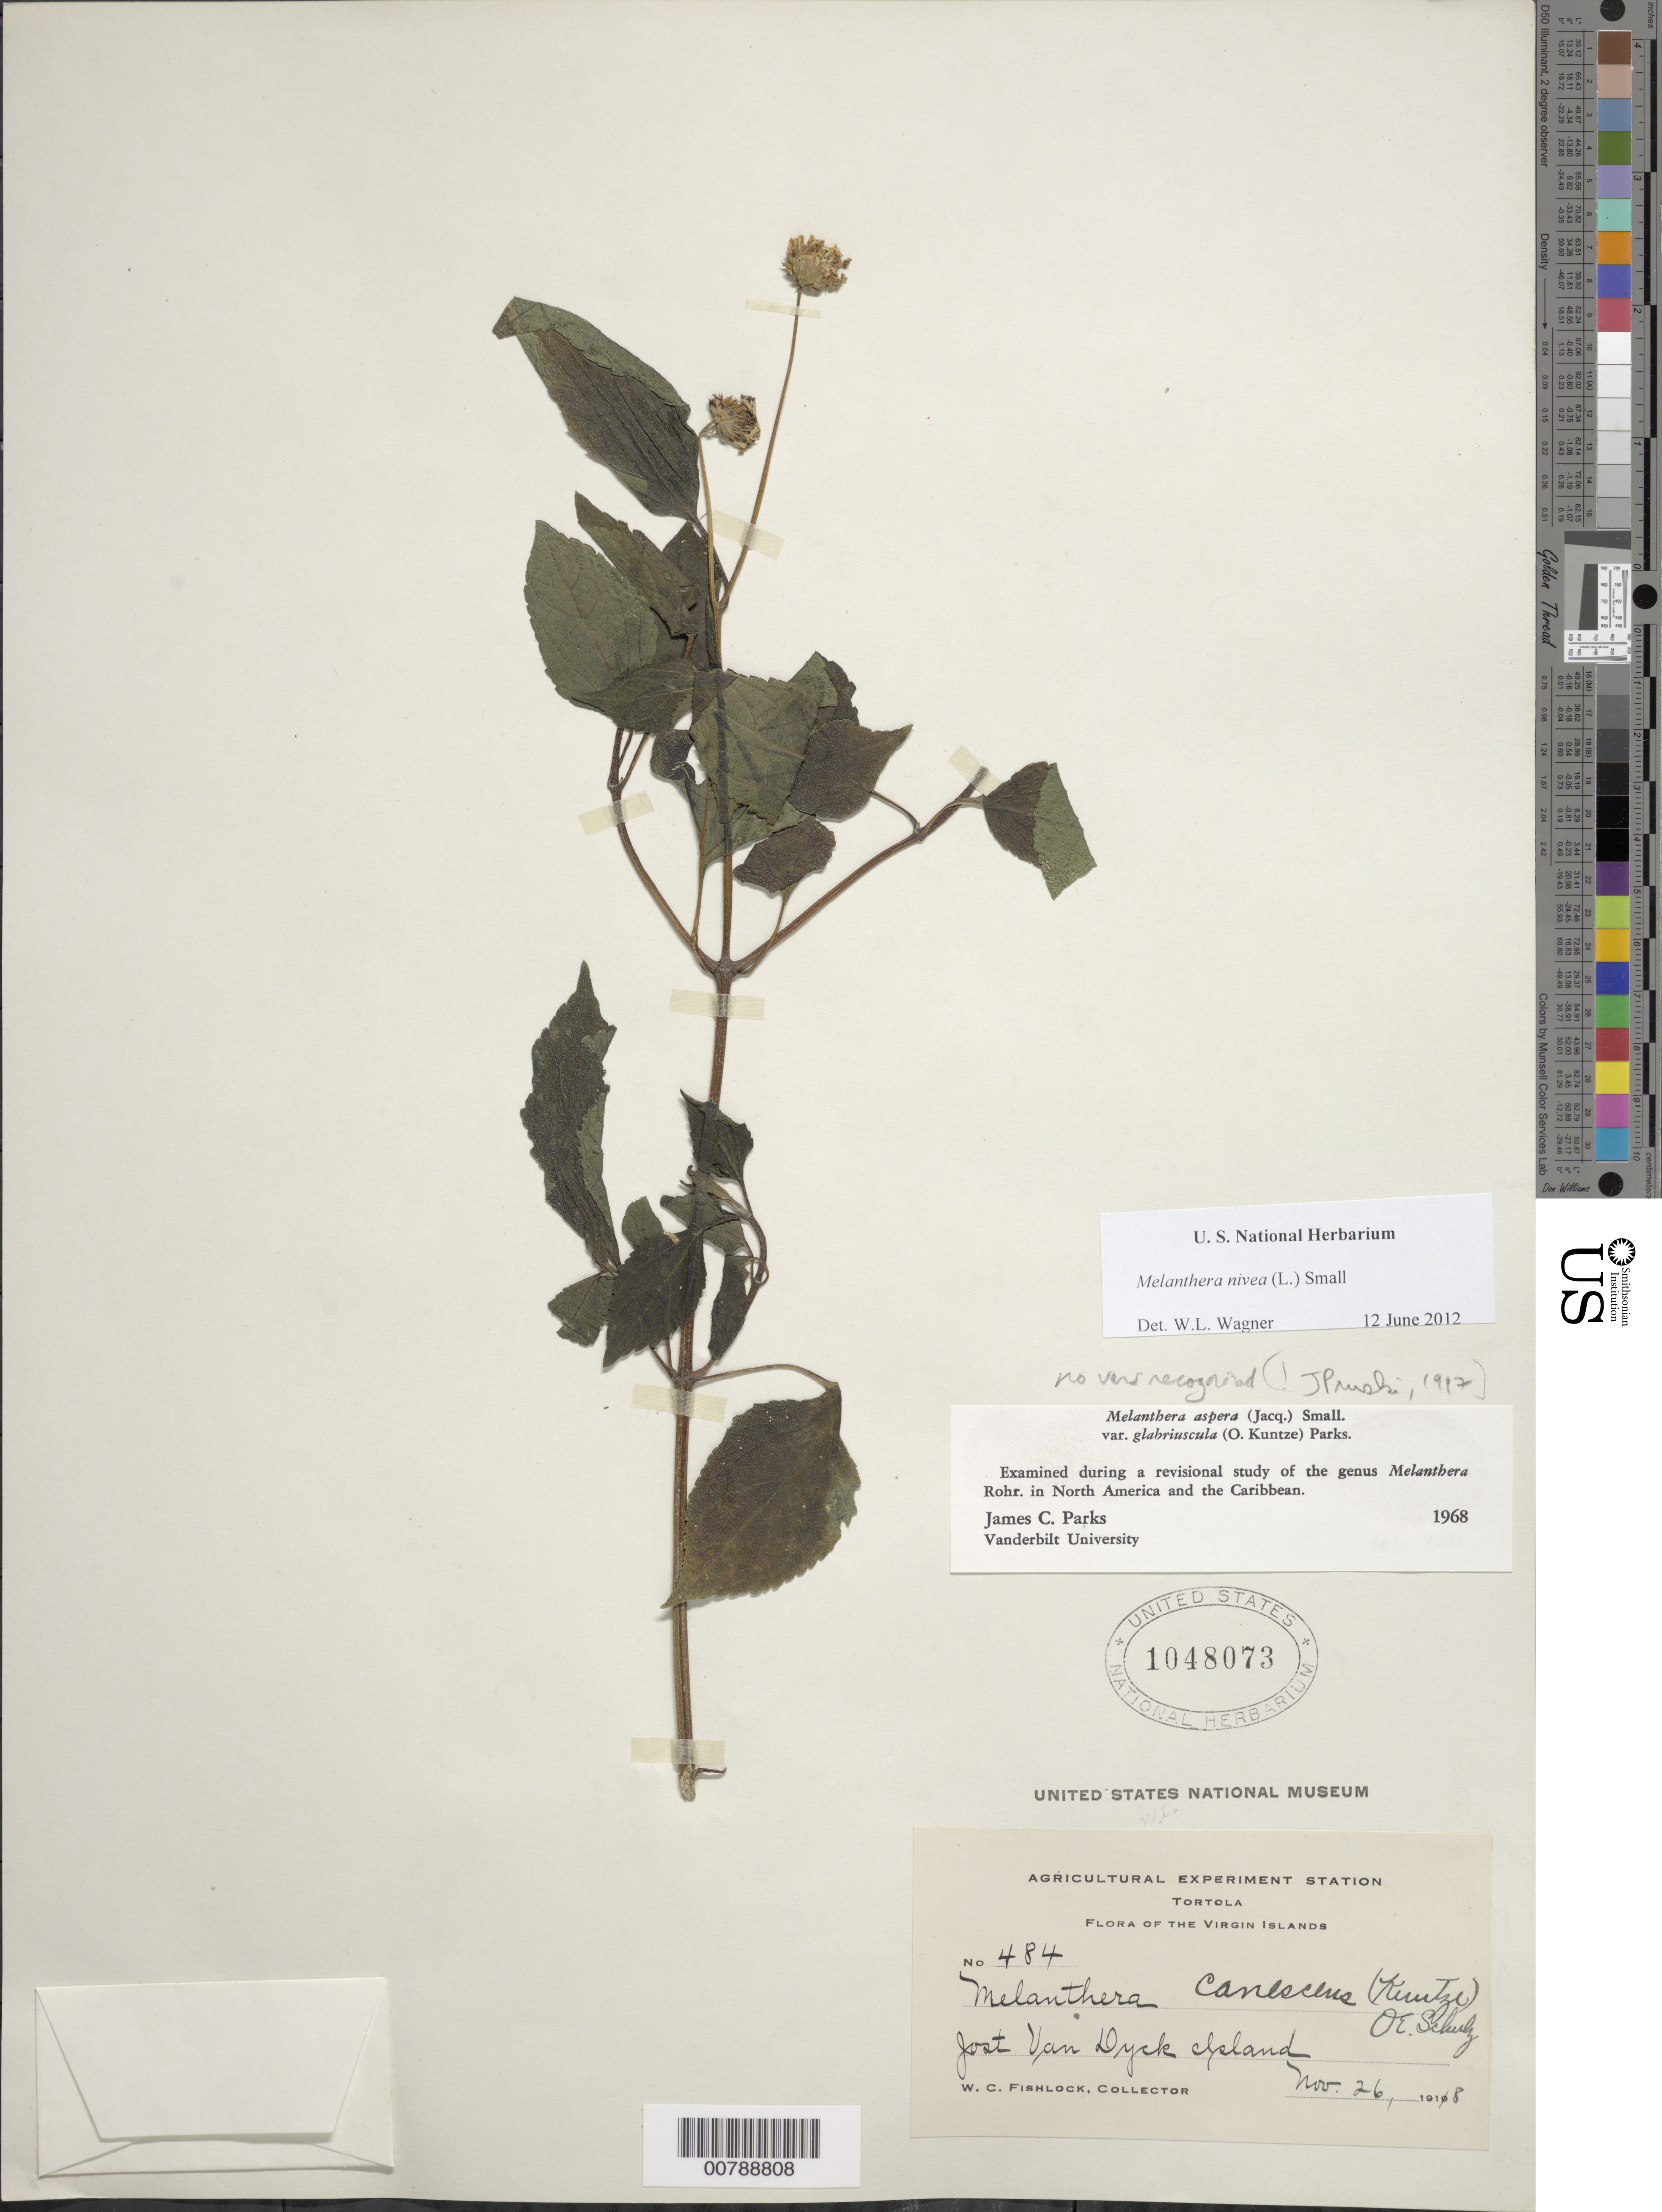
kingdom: Plantae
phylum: Tracheophyta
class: Magnoliopsida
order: Asterales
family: Asteraceae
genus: Melanthera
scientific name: Melanthera nivea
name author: (L.) Small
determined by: Parks, J. C.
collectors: W. Fishlock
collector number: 484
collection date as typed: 26 Nov 1918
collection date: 1918-11-26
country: British Virgin Islands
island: Tortola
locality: Jost Van Dyck Island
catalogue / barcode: US 1048073